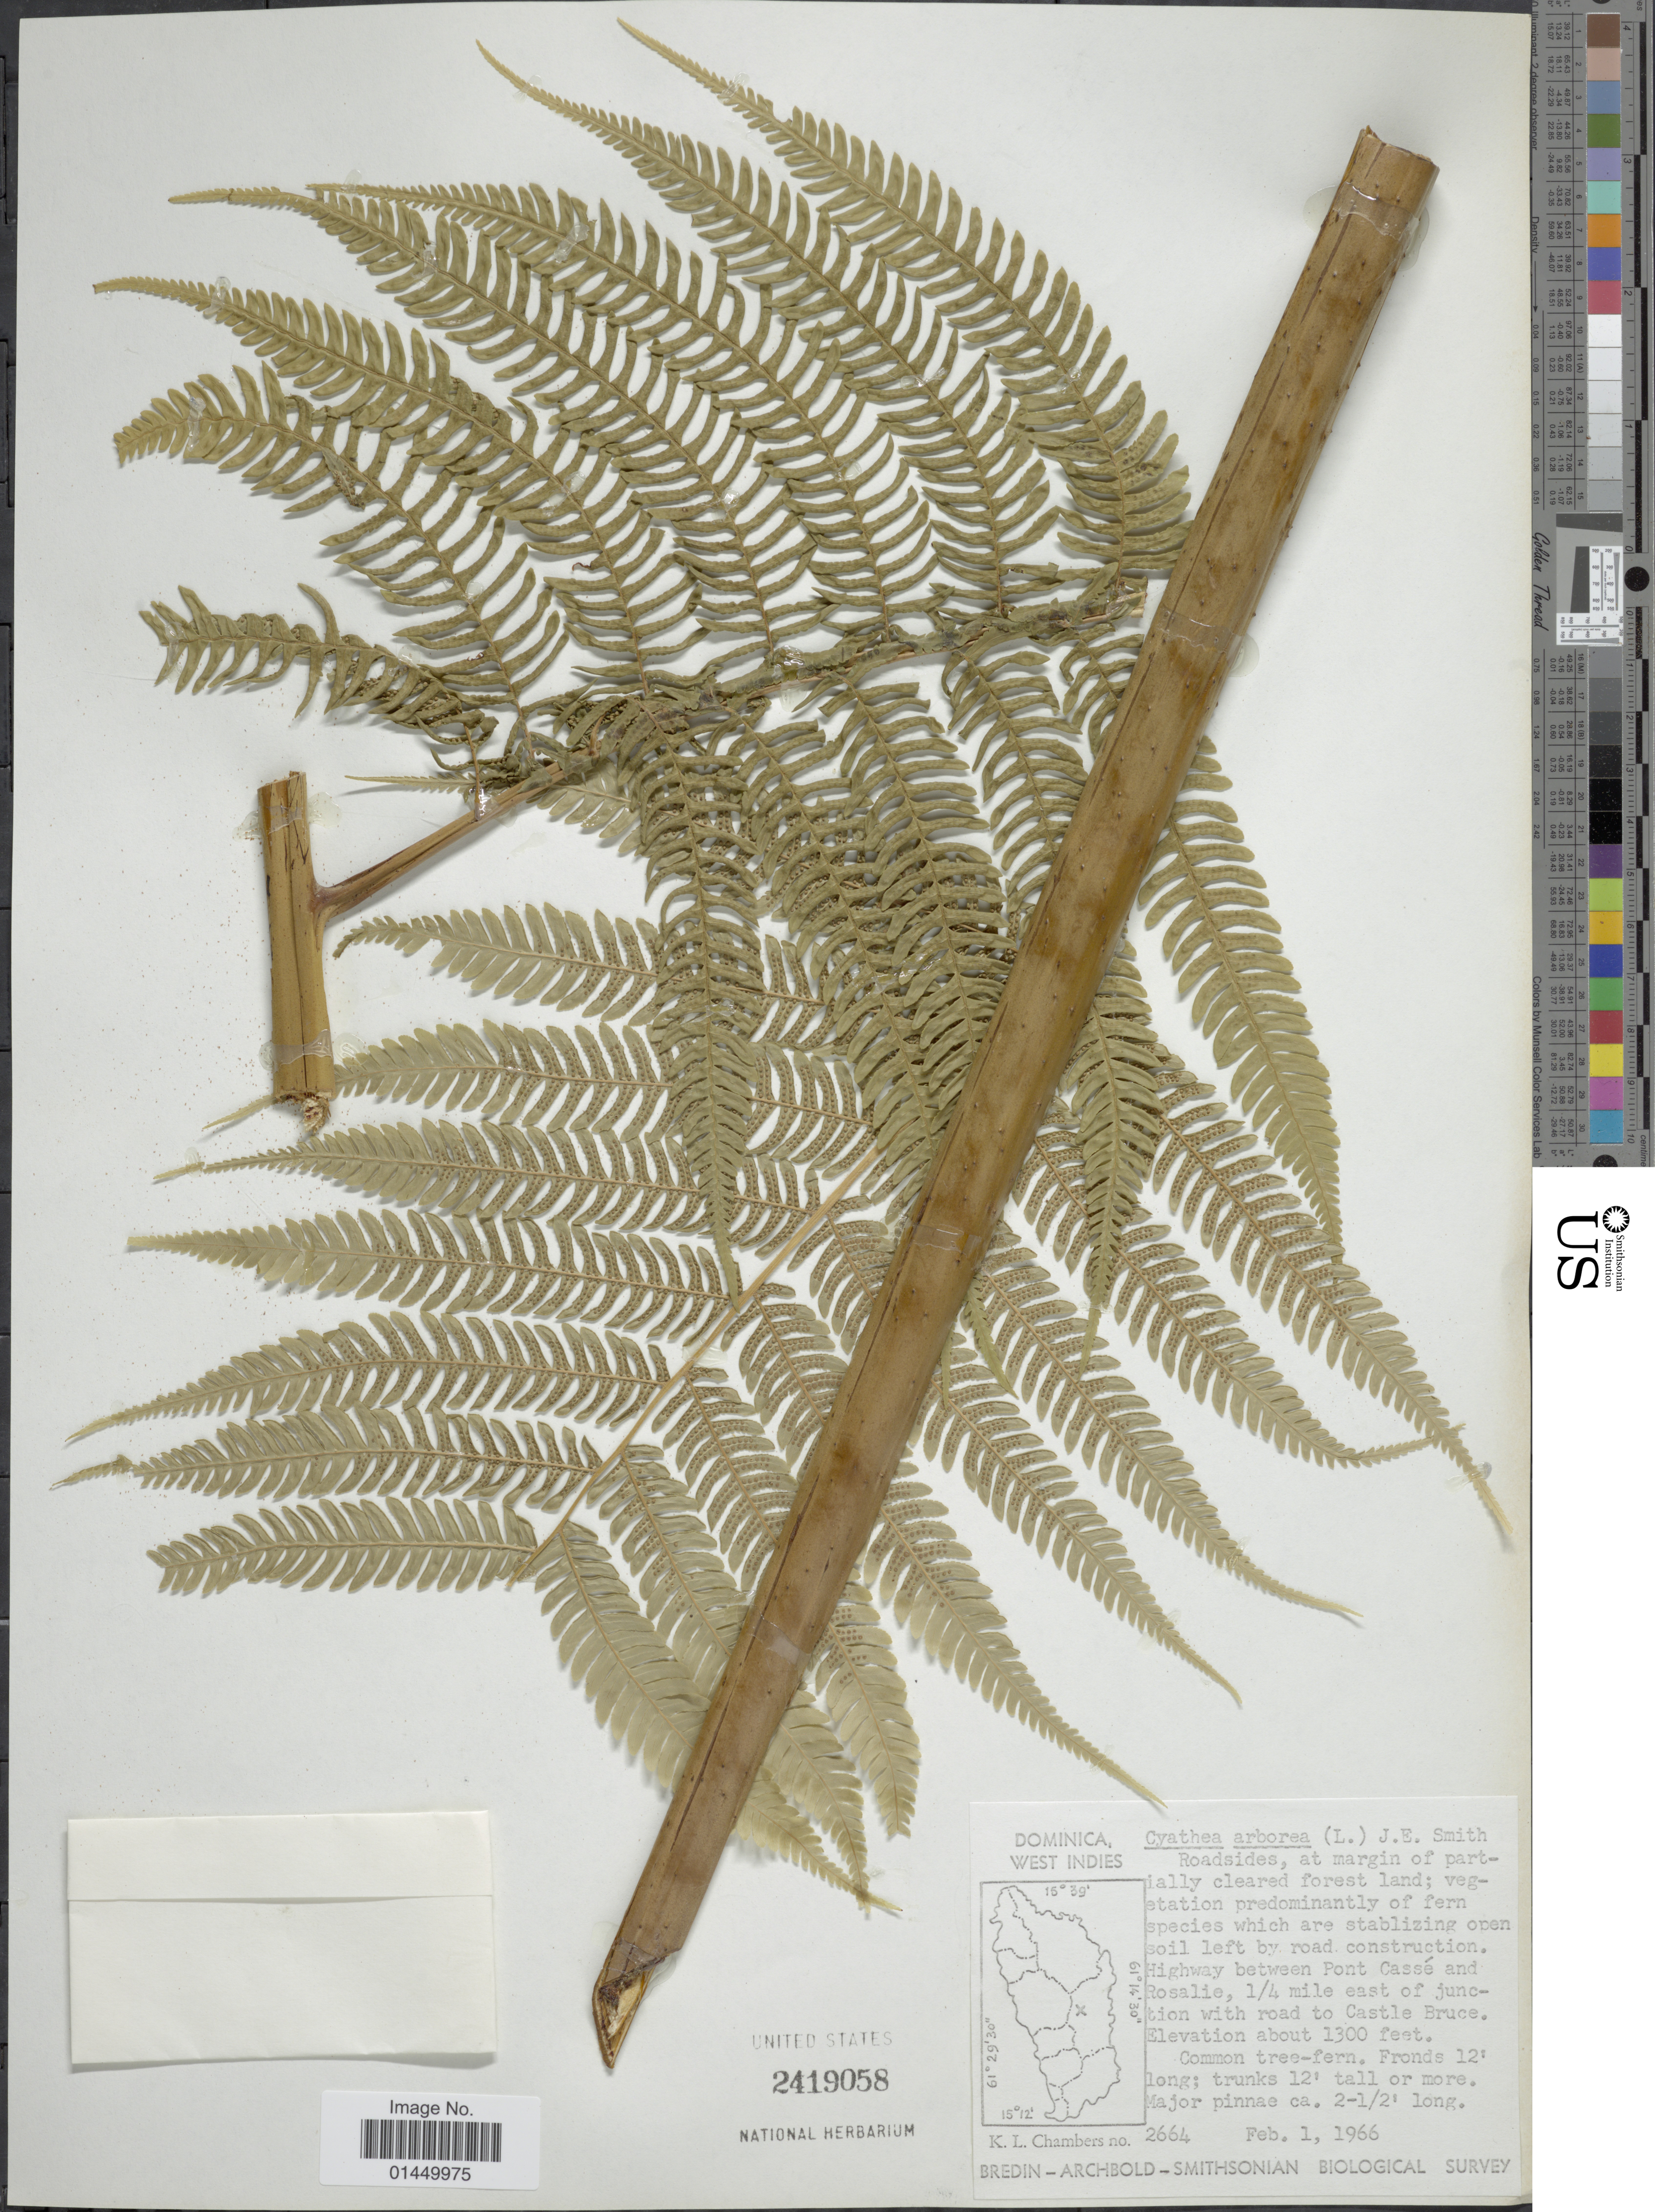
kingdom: Plantae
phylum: Tracheophyta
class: Polypodiopsida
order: Cyatheales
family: Cyatheaceae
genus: Cyathea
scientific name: Cyathea arborea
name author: (L.) Sm.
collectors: K. Chambers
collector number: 2664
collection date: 1966-02-01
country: Dominica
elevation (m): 396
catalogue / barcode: US 2419058